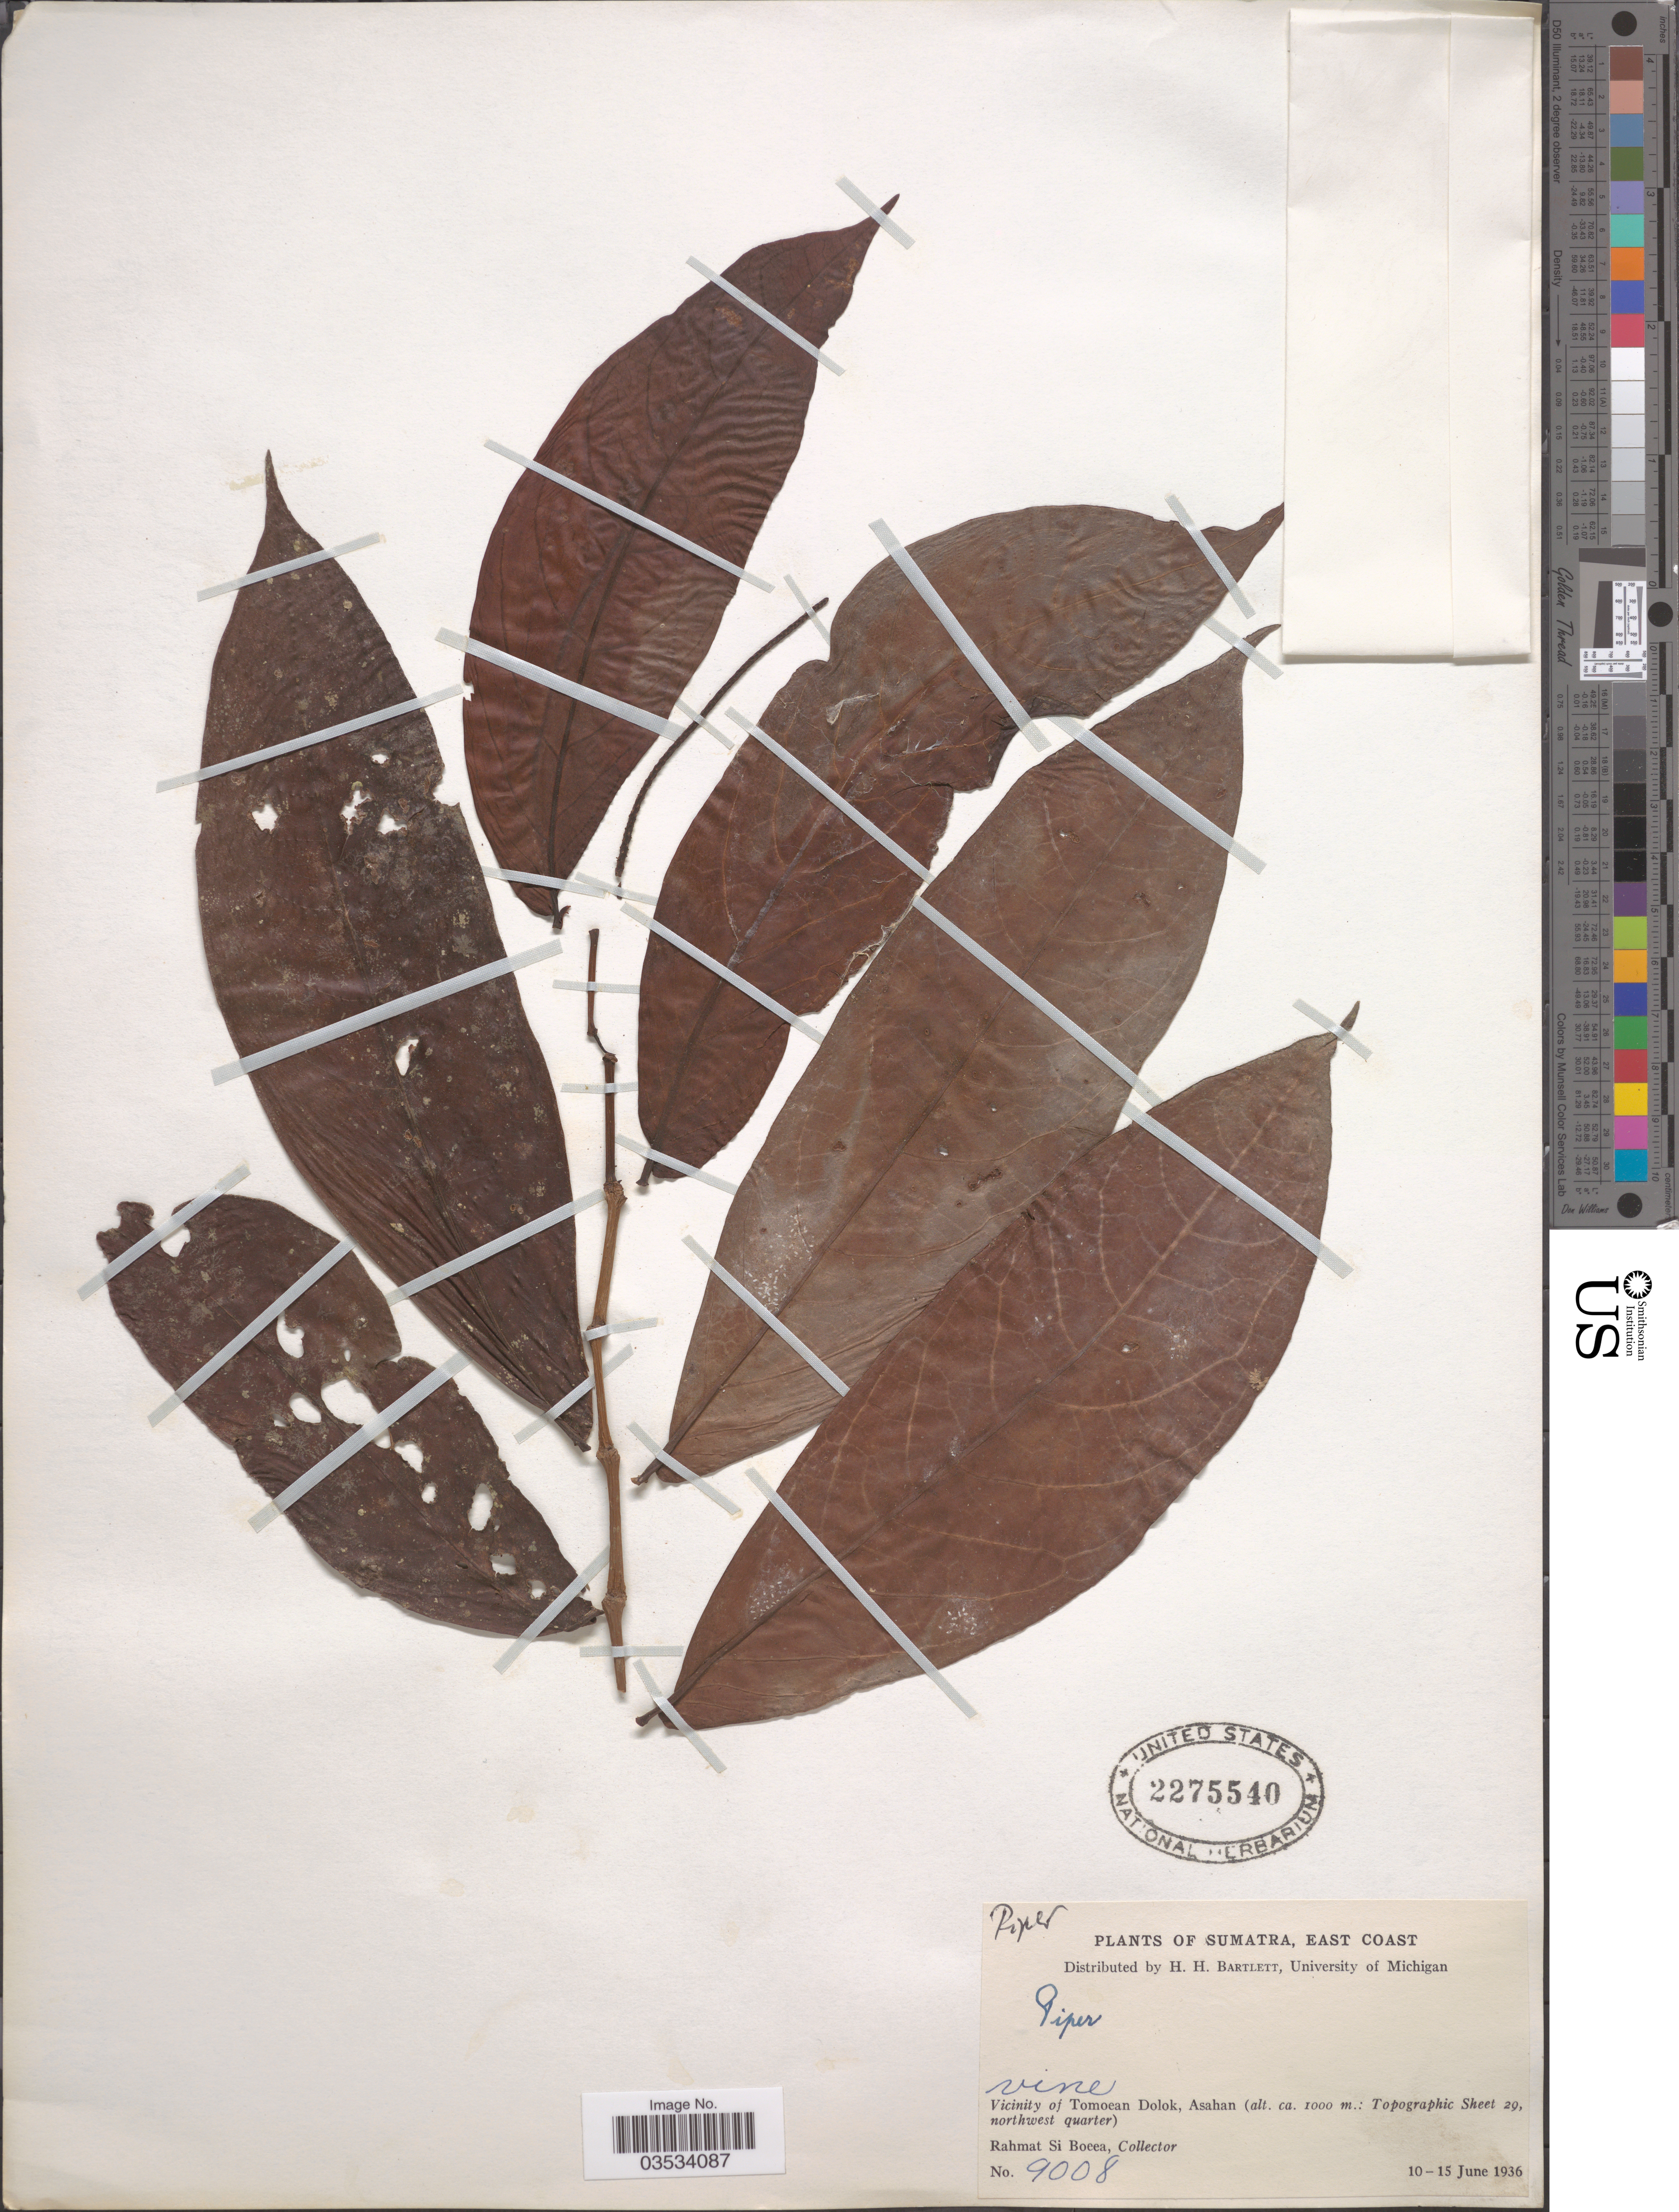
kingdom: Plantae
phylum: Tracheophyta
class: Magnoliopsida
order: Piperales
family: Piperaceae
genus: Piper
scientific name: Piper sp.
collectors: Rahmat Si Boeea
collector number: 9008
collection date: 1936-06-10/1936-06-15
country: Indonesia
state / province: Sumatra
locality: East Coast. Vicinity of Tomoean Dolok, Asahan (Topographic Sheet 29, northwest quarter).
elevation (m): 1000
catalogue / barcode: US 2275540